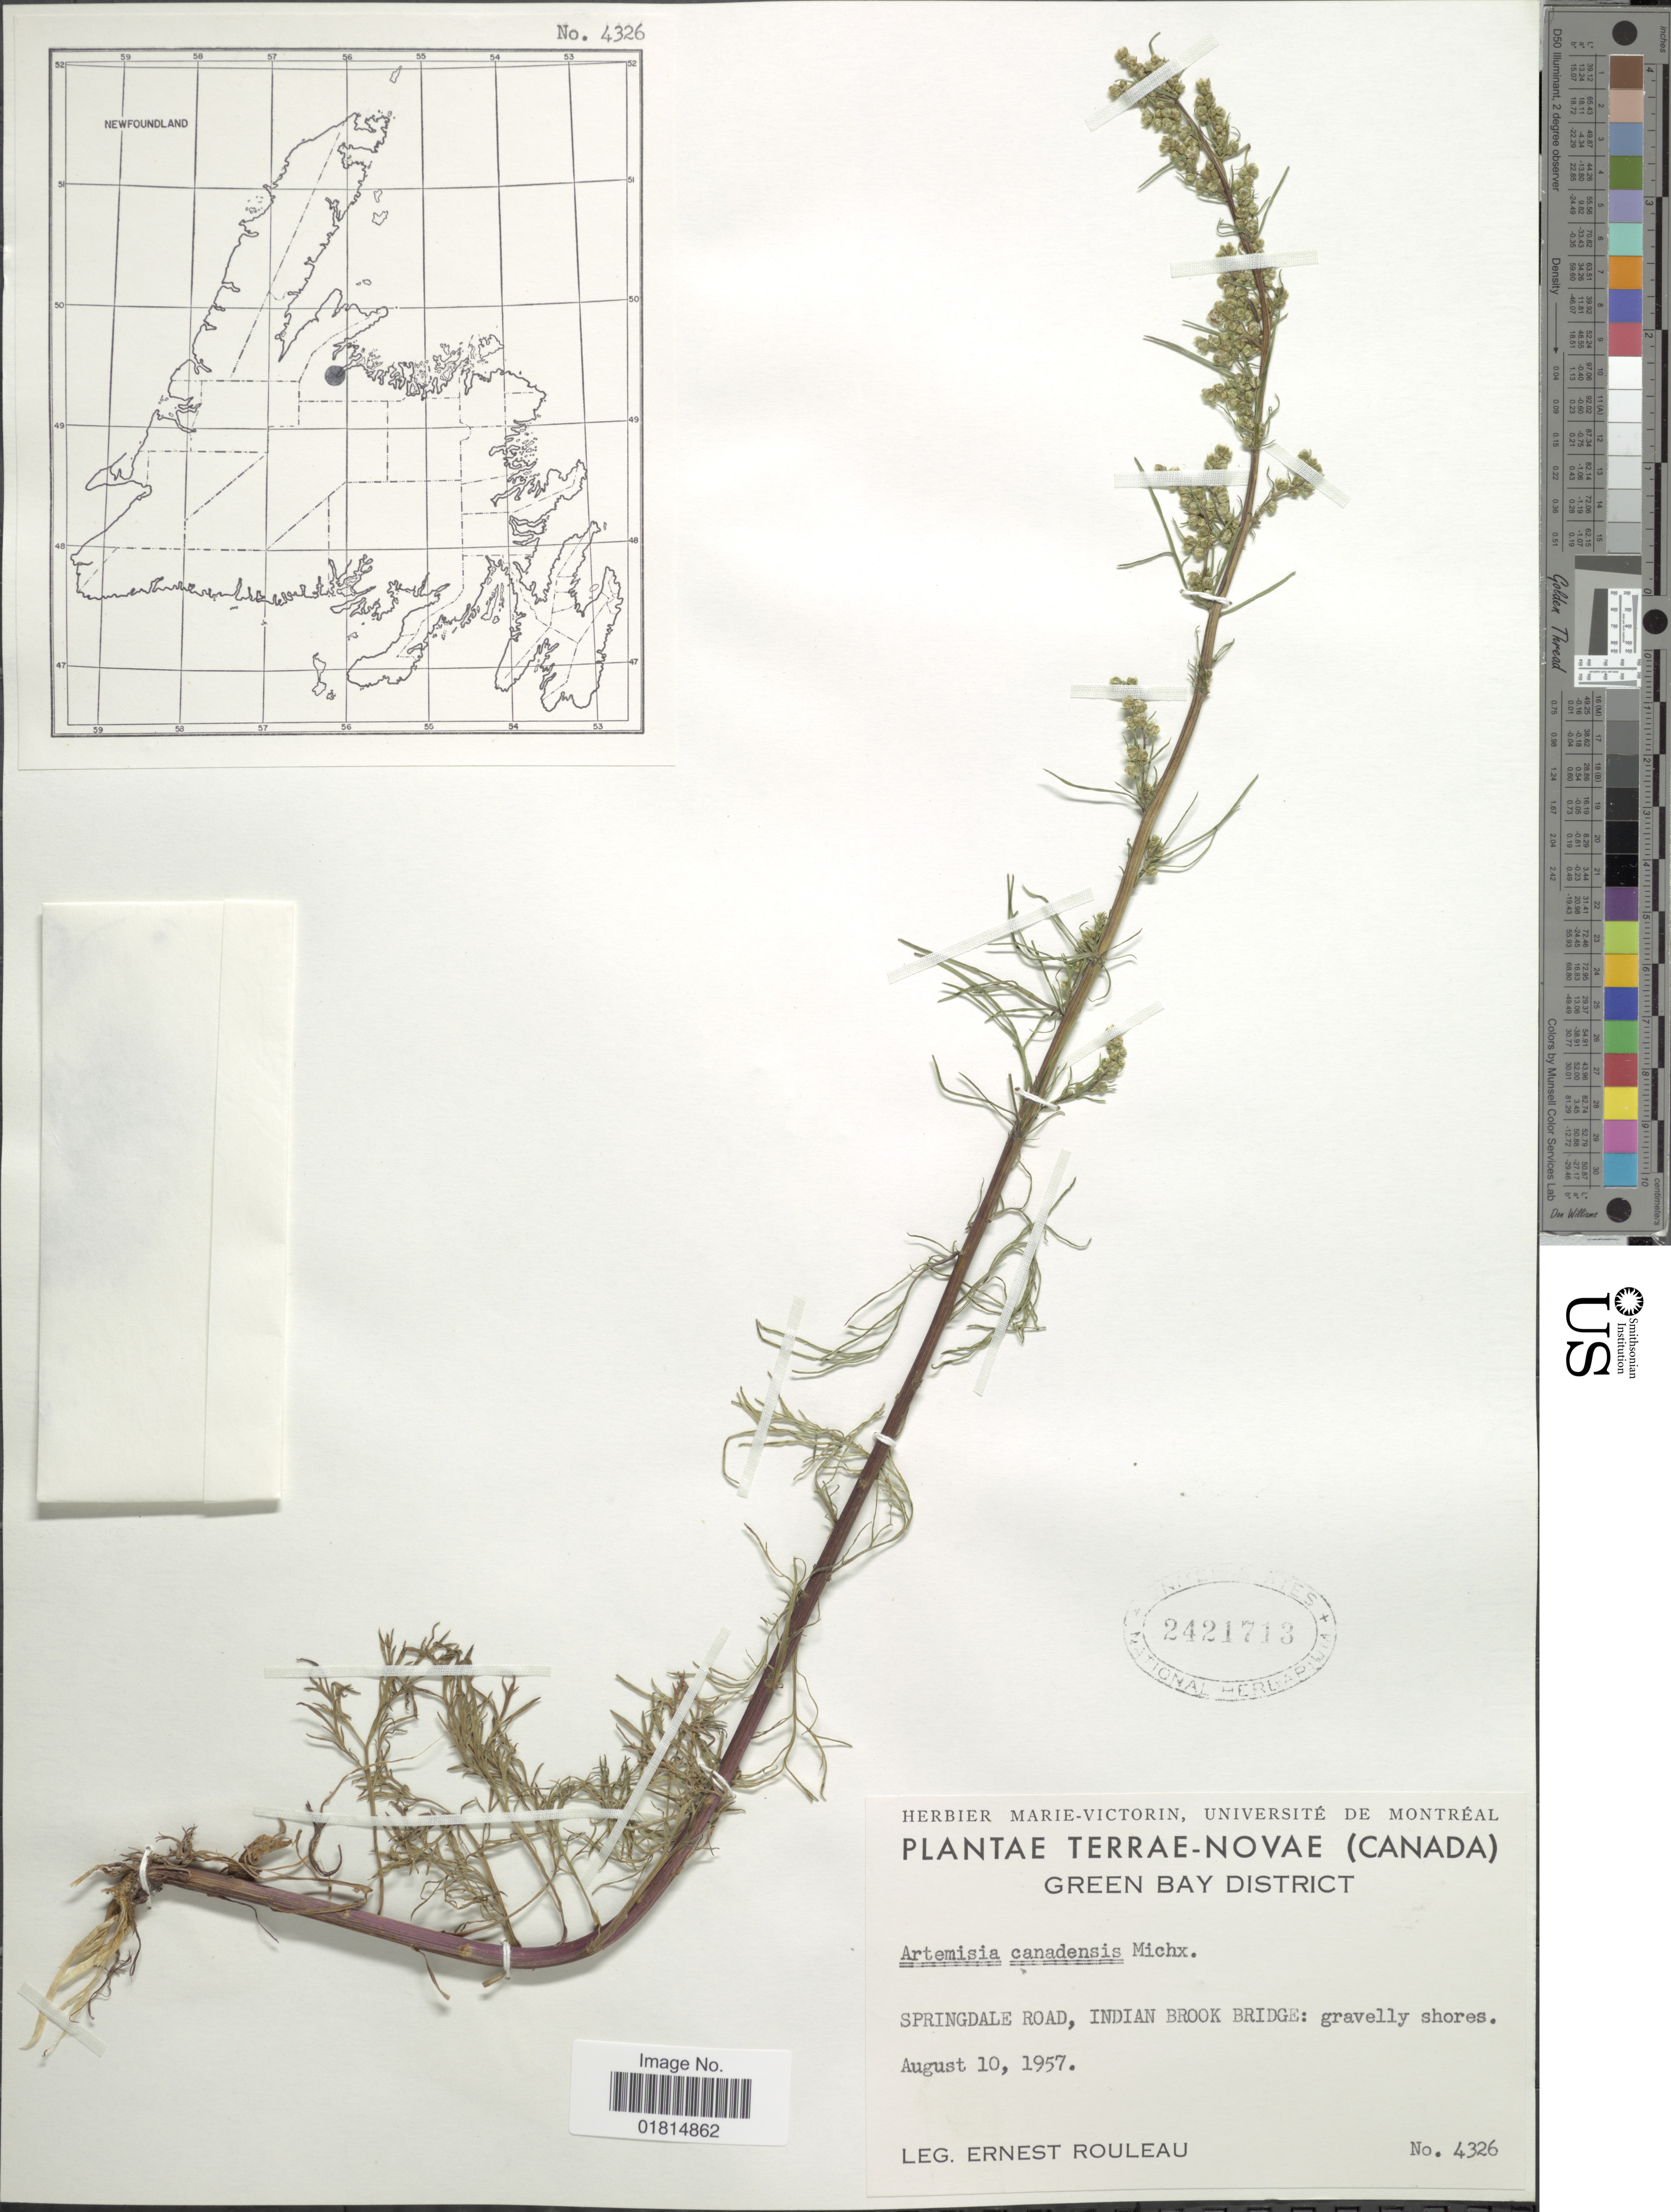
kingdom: Plantae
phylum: Tracheophyta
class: Magnoliopsida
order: Asterales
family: Asteraceae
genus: Artemisia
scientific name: Artemisia canadensis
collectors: J. Rouleau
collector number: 4326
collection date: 1957-08-10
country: Canada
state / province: Newfoundland and Labrador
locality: Terrae-Novae (Canada). Green Bay District. Springdale Road, Indian Brook Bridge: gravelly shores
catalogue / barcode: US 2421713